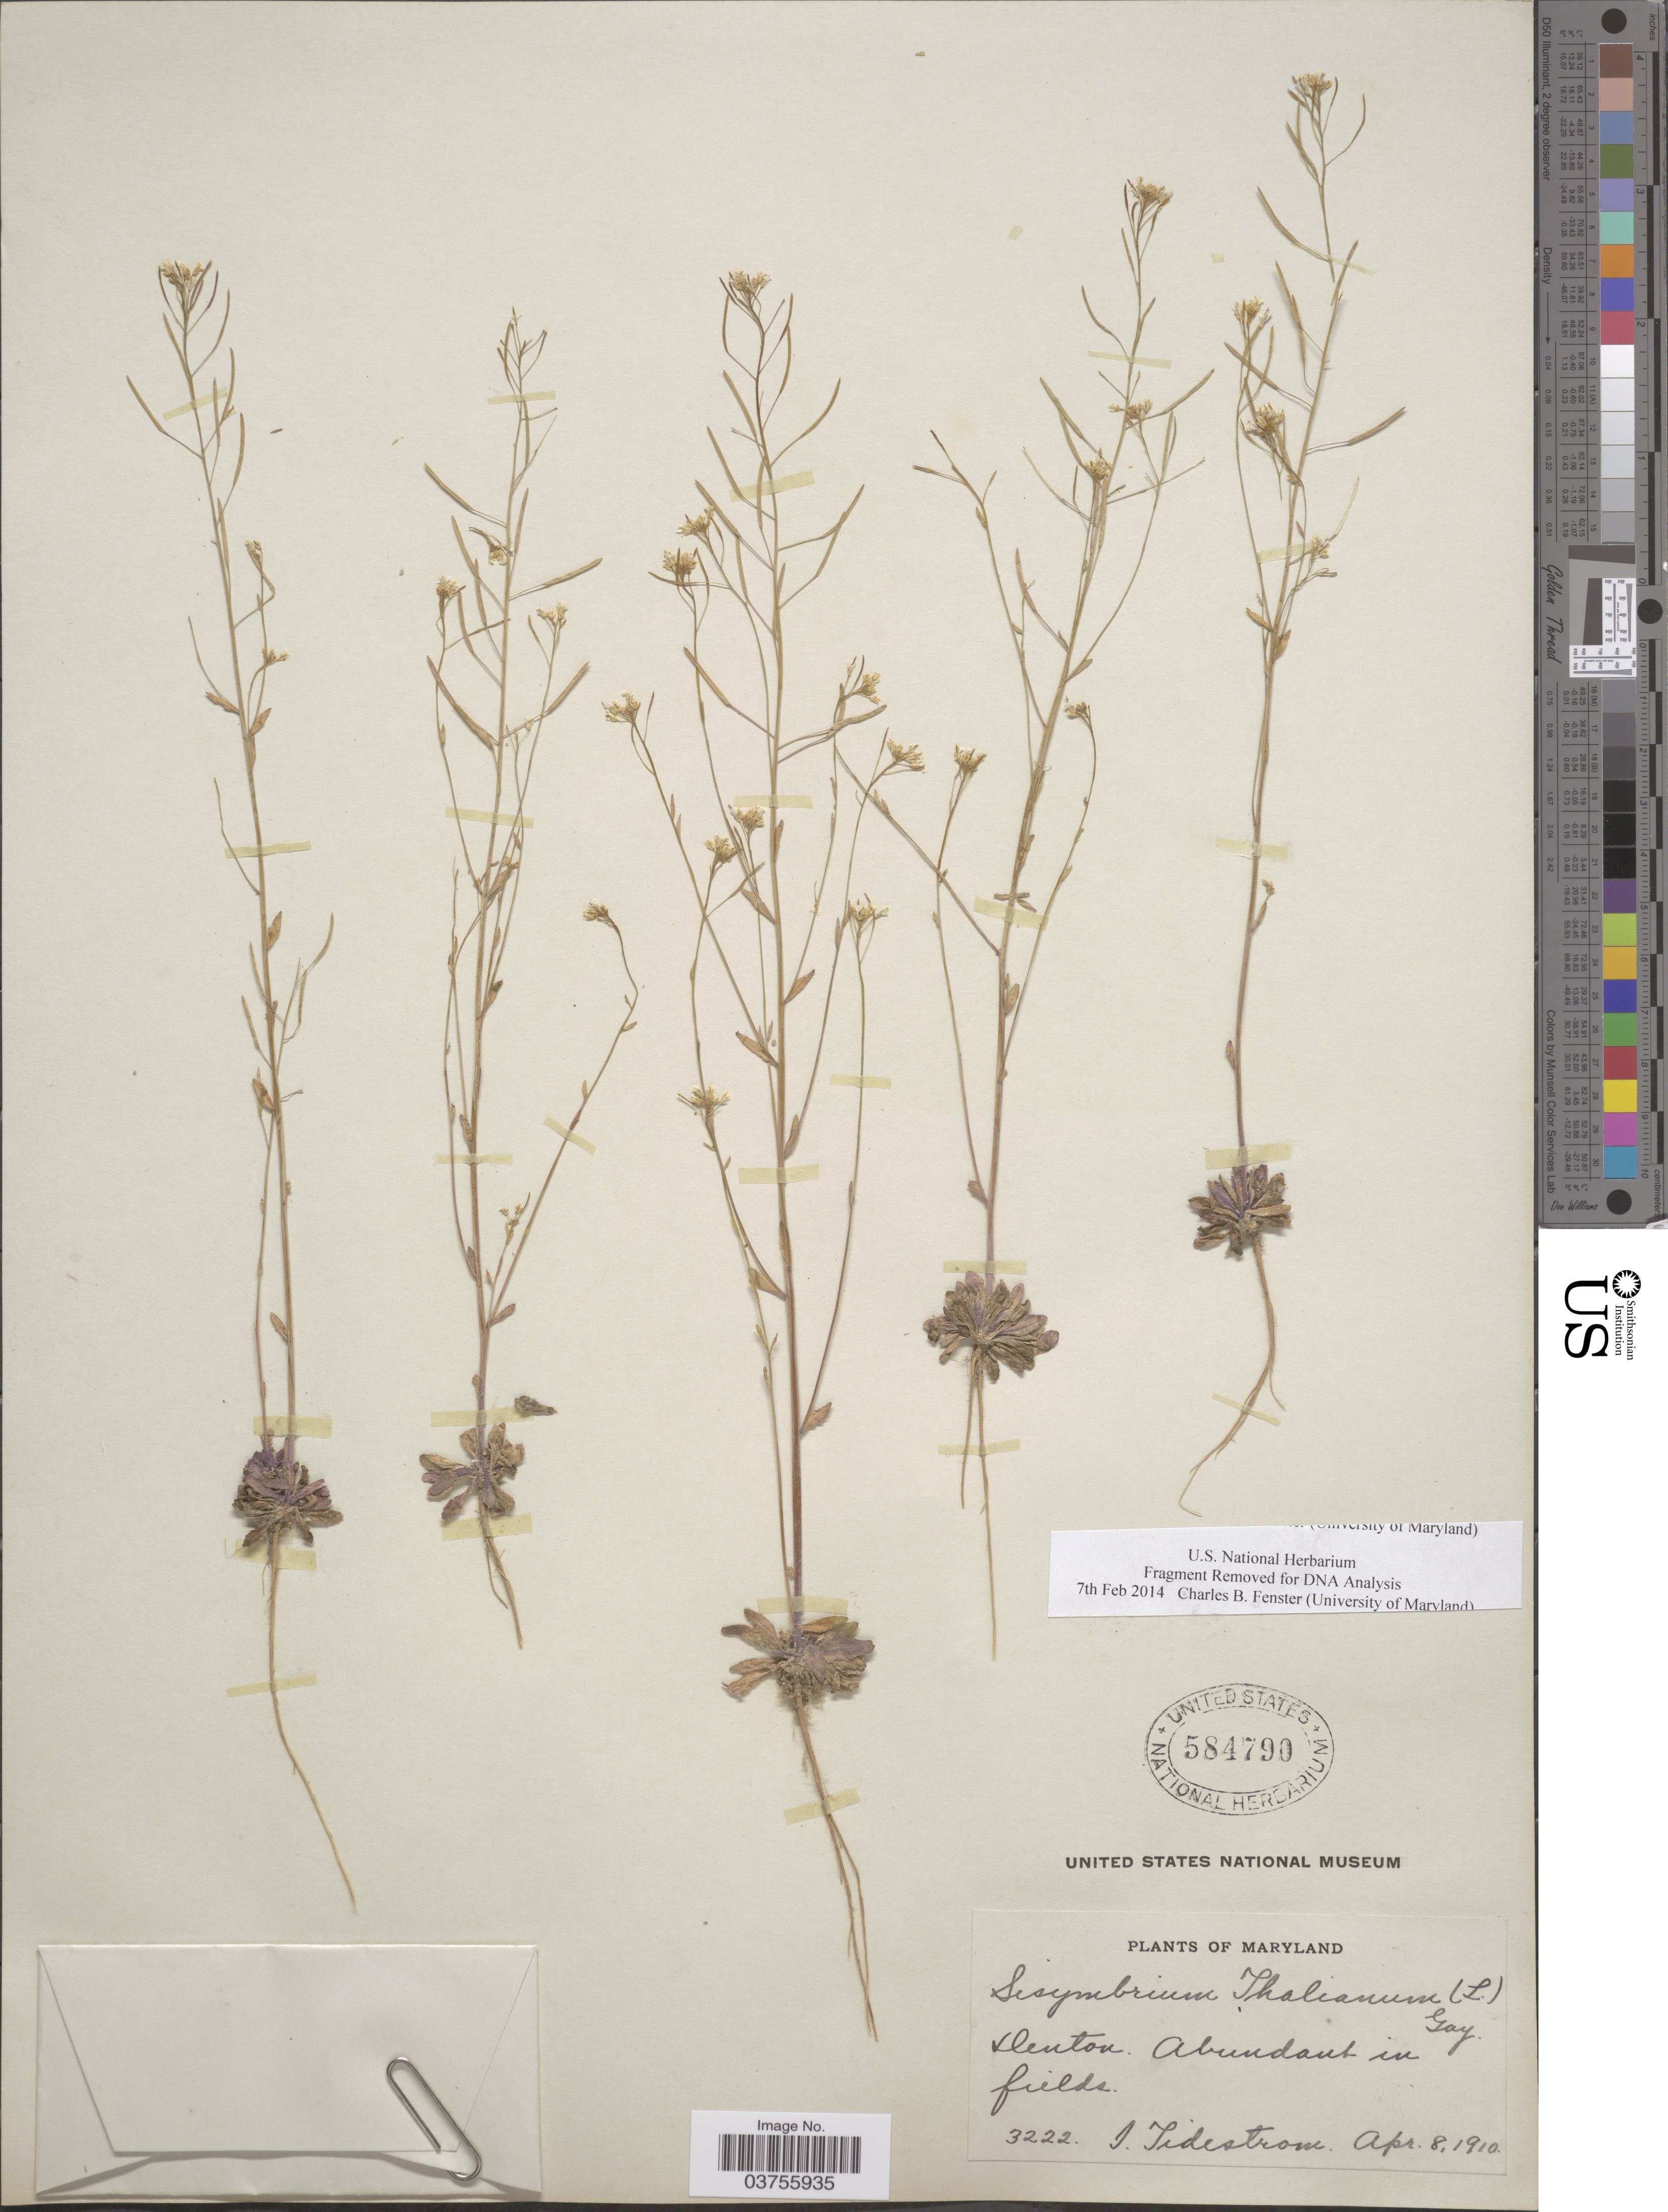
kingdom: Plantae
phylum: Tracheophyta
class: Magnoliopsida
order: Brassicales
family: Brassicaceae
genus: Arabidopsis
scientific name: Arabidopsis thaliana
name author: (L.) Heynh.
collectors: I. F. Tidestrom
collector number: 3222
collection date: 1910-04-08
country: United States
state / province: Maryland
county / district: Caroline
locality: Denton.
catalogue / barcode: US 584790